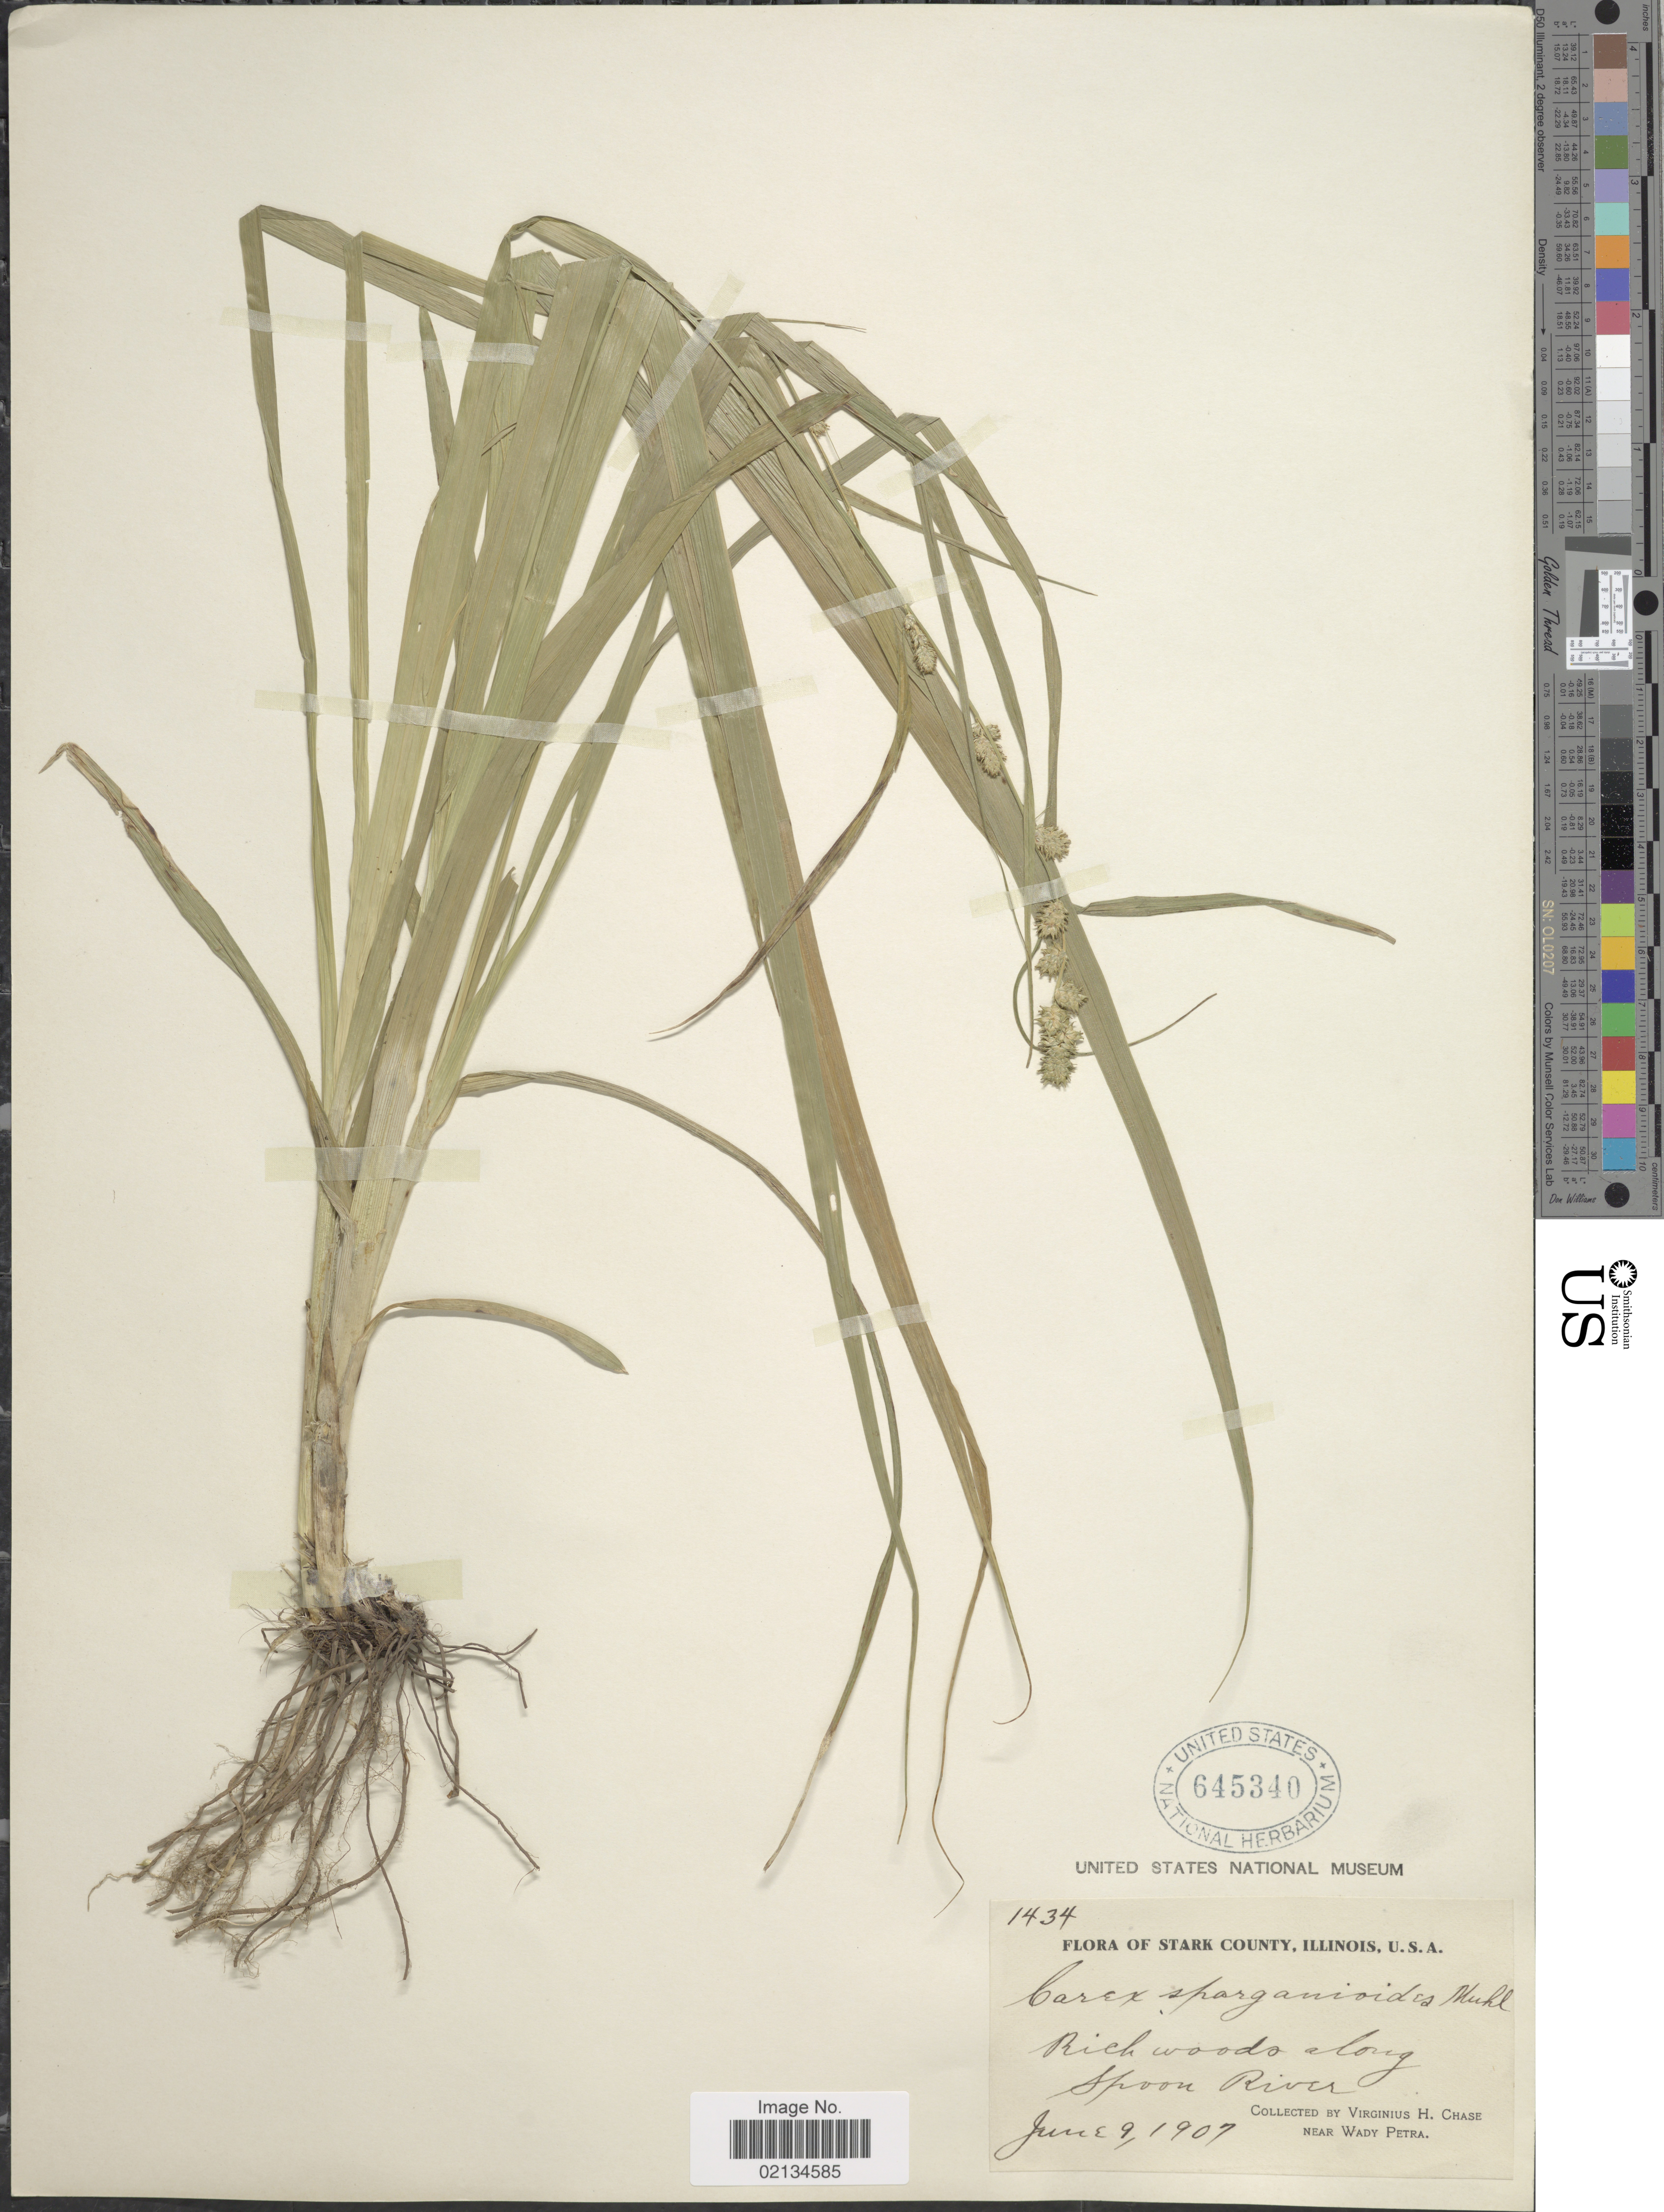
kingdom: Plantae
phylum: Tracheophyta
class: Liliopsida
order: Poales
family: Cyperaceae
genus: Carex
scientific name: Carex sparganioides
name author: Muhl. ex Willd.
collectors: V. H. Chase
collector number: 1434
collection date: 1907-06-09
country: United States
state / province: Illinois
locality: Stark County, rich woods along Spoon River, near Wady Petra. [unsure placement]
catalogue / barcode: US 645340